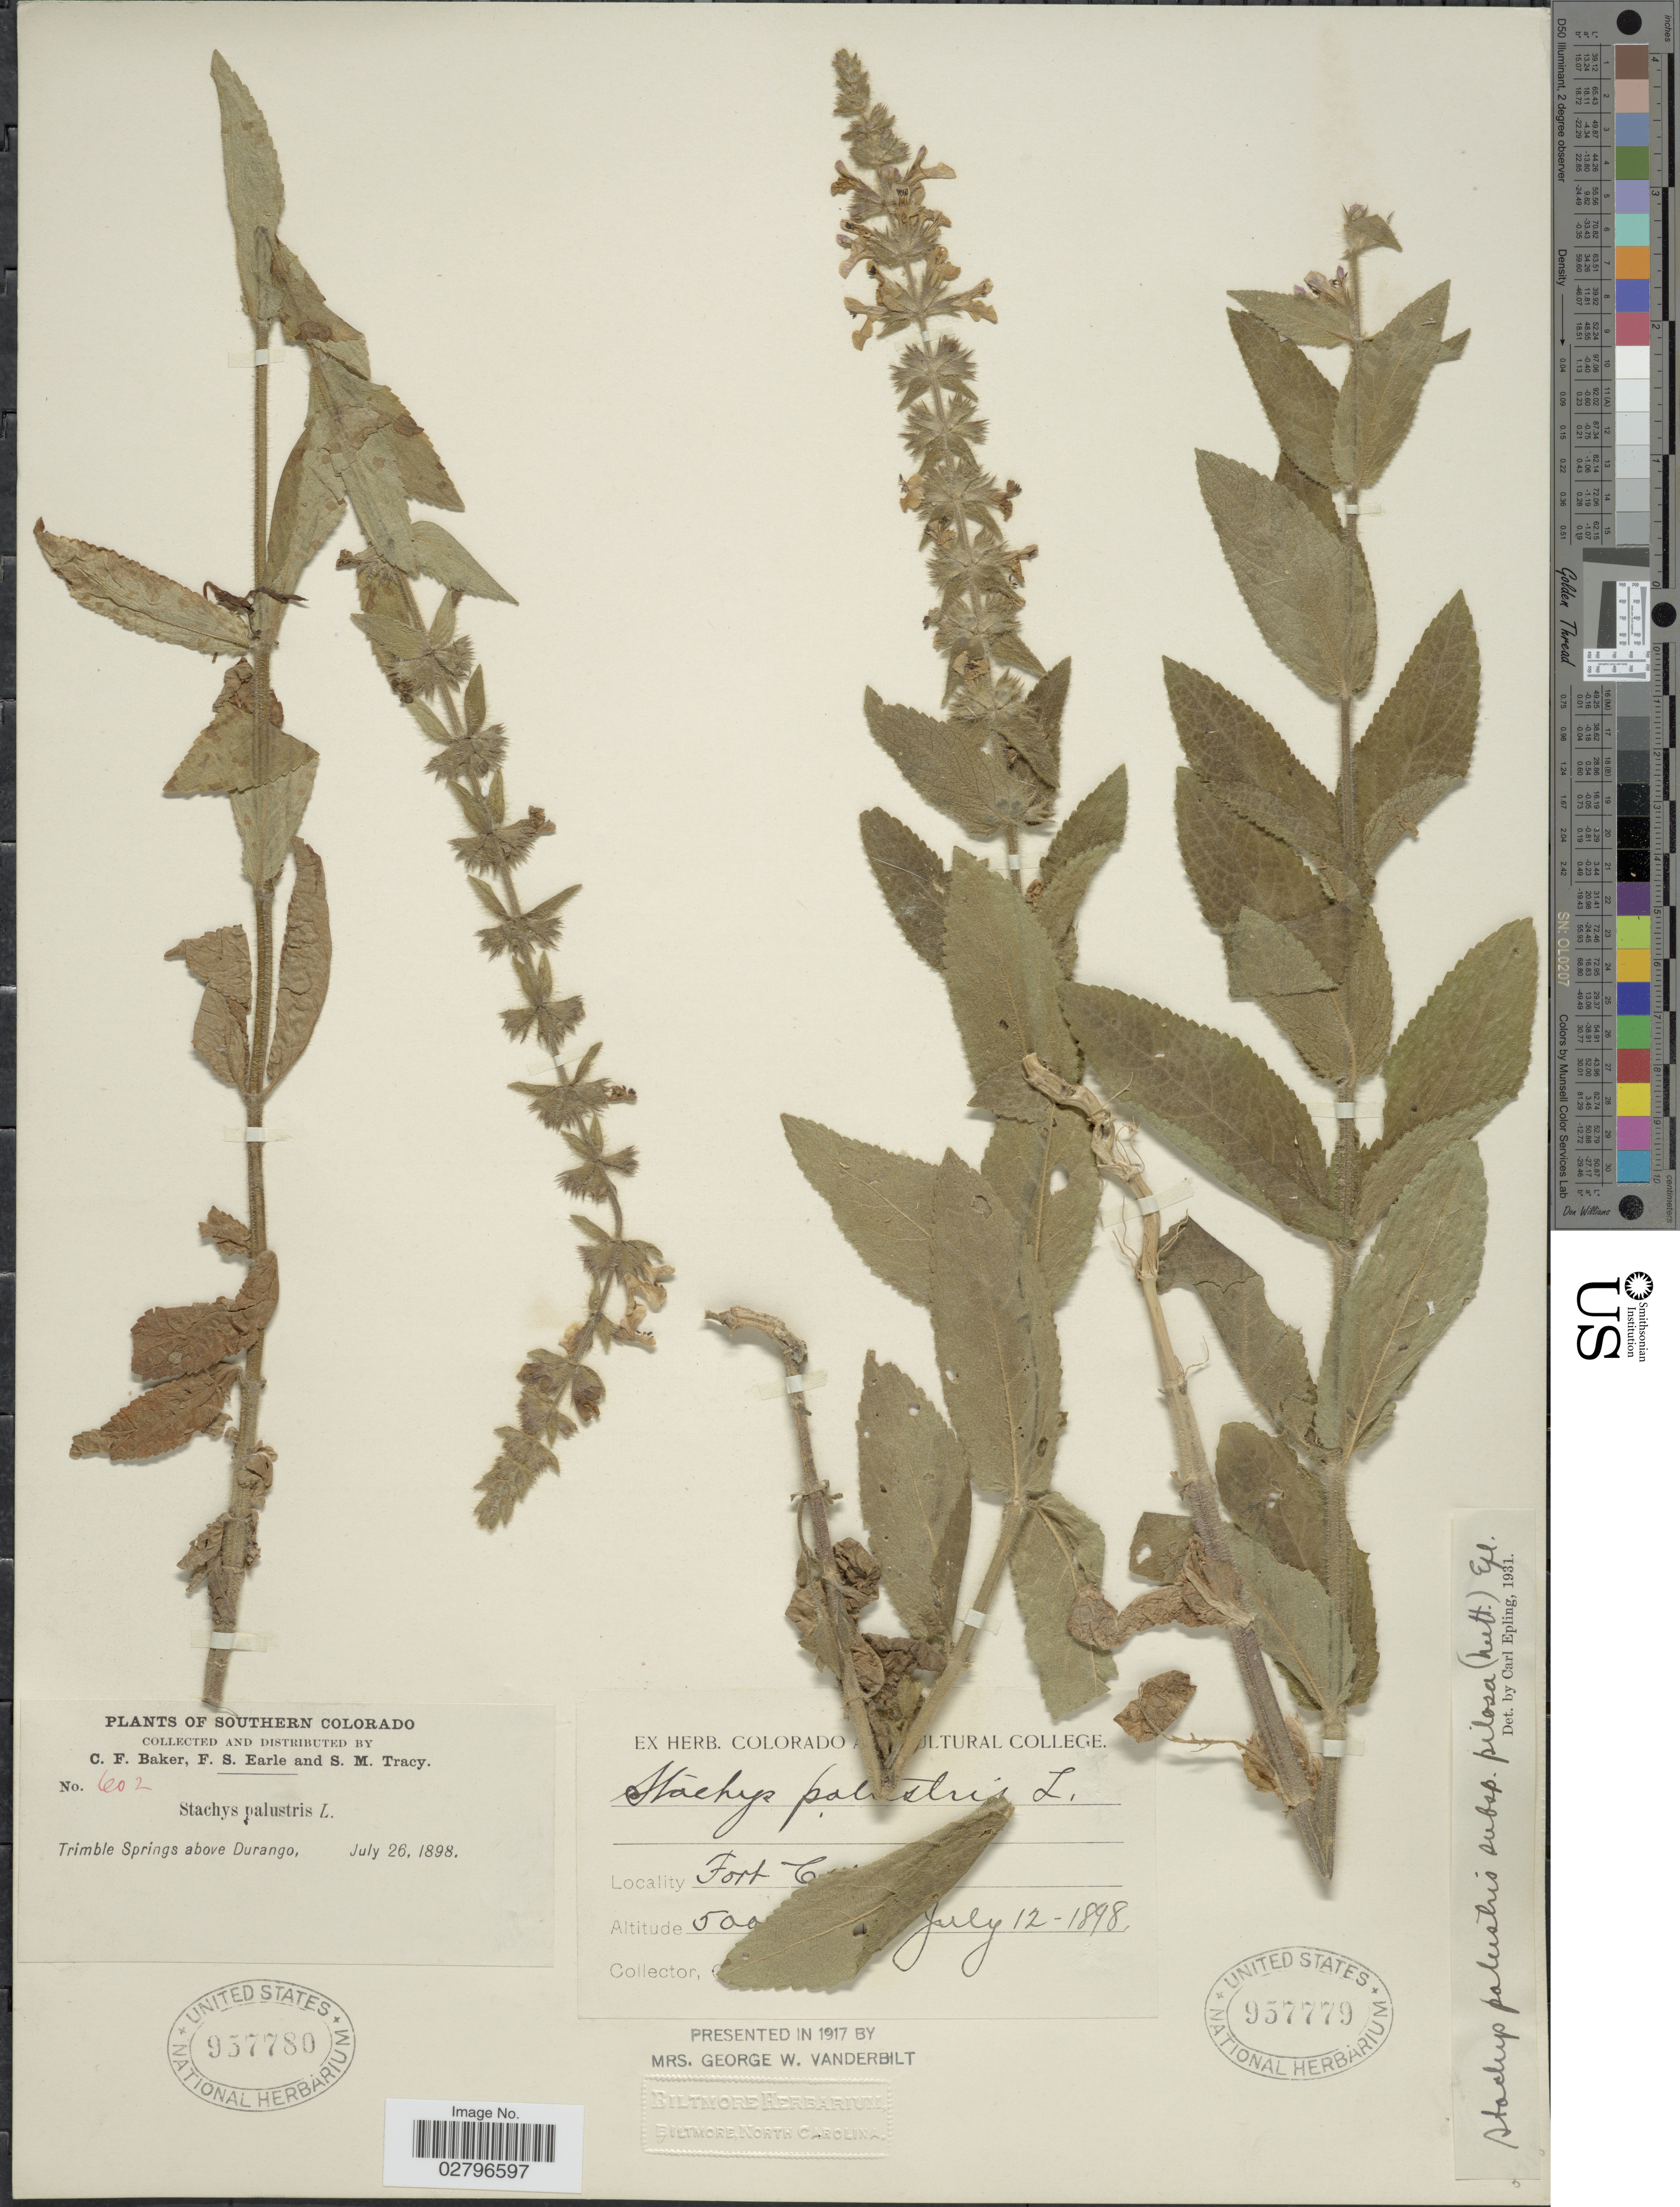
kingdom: Plantae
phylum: Tracheophyta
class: Magnoliopsida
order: Lamiales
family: Lamiaceae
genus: Stachys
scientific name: Stachys palustris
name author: L.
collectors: C. F. Baker, F. S. Earle & S. M. Tracy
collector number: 602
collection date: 1898-07-26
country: United States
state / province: Colorado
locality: Southern Colorado. Trimble Springs above Durango.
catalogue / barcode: US 957780